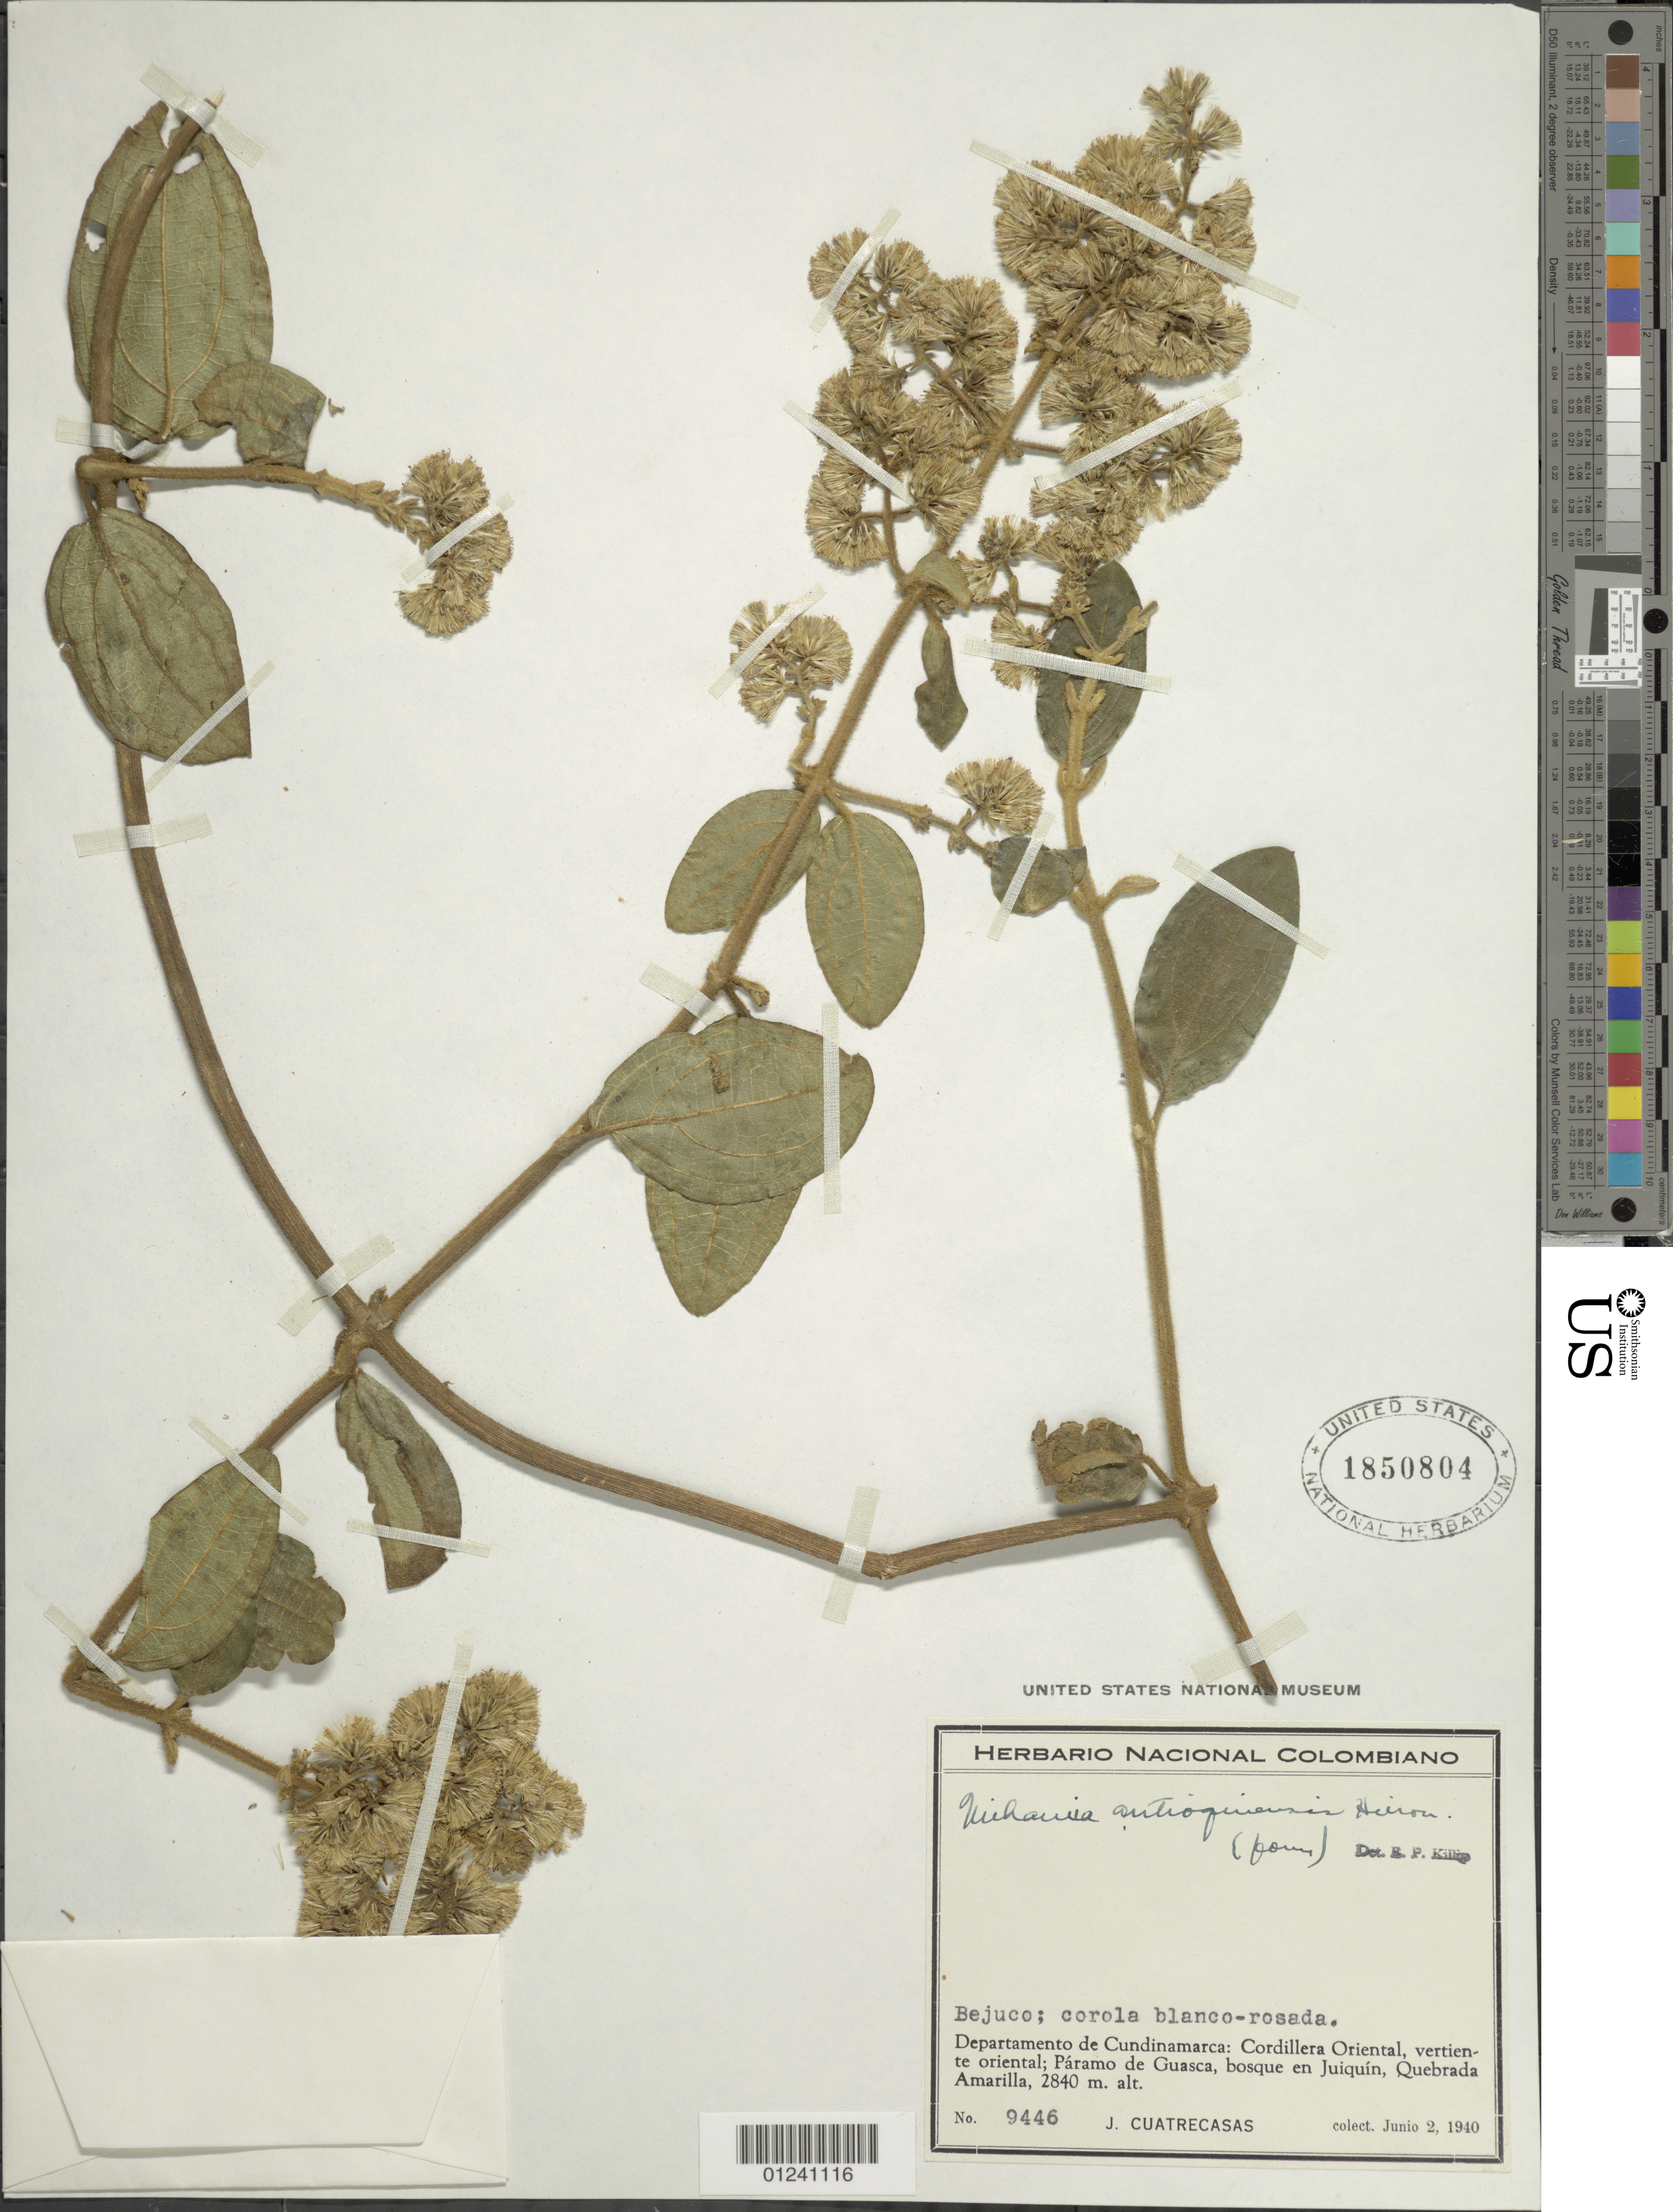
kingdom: Plantae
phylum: Tracheophyta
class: Magnoliopsida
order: Asterales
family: Asteraceae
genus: Mikania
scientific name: Mikania sylvatica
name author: Klatt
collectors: J. Cuatrecasas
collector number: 9446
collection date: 1940-06-02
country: Colombia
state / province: Cundinamarca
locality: Cordillera Oriental, vertiente oriental; Paramo de Guasca, bosque en Juiquin, Quebrada Amarilla.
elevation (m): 2840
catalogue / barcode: US 1850804